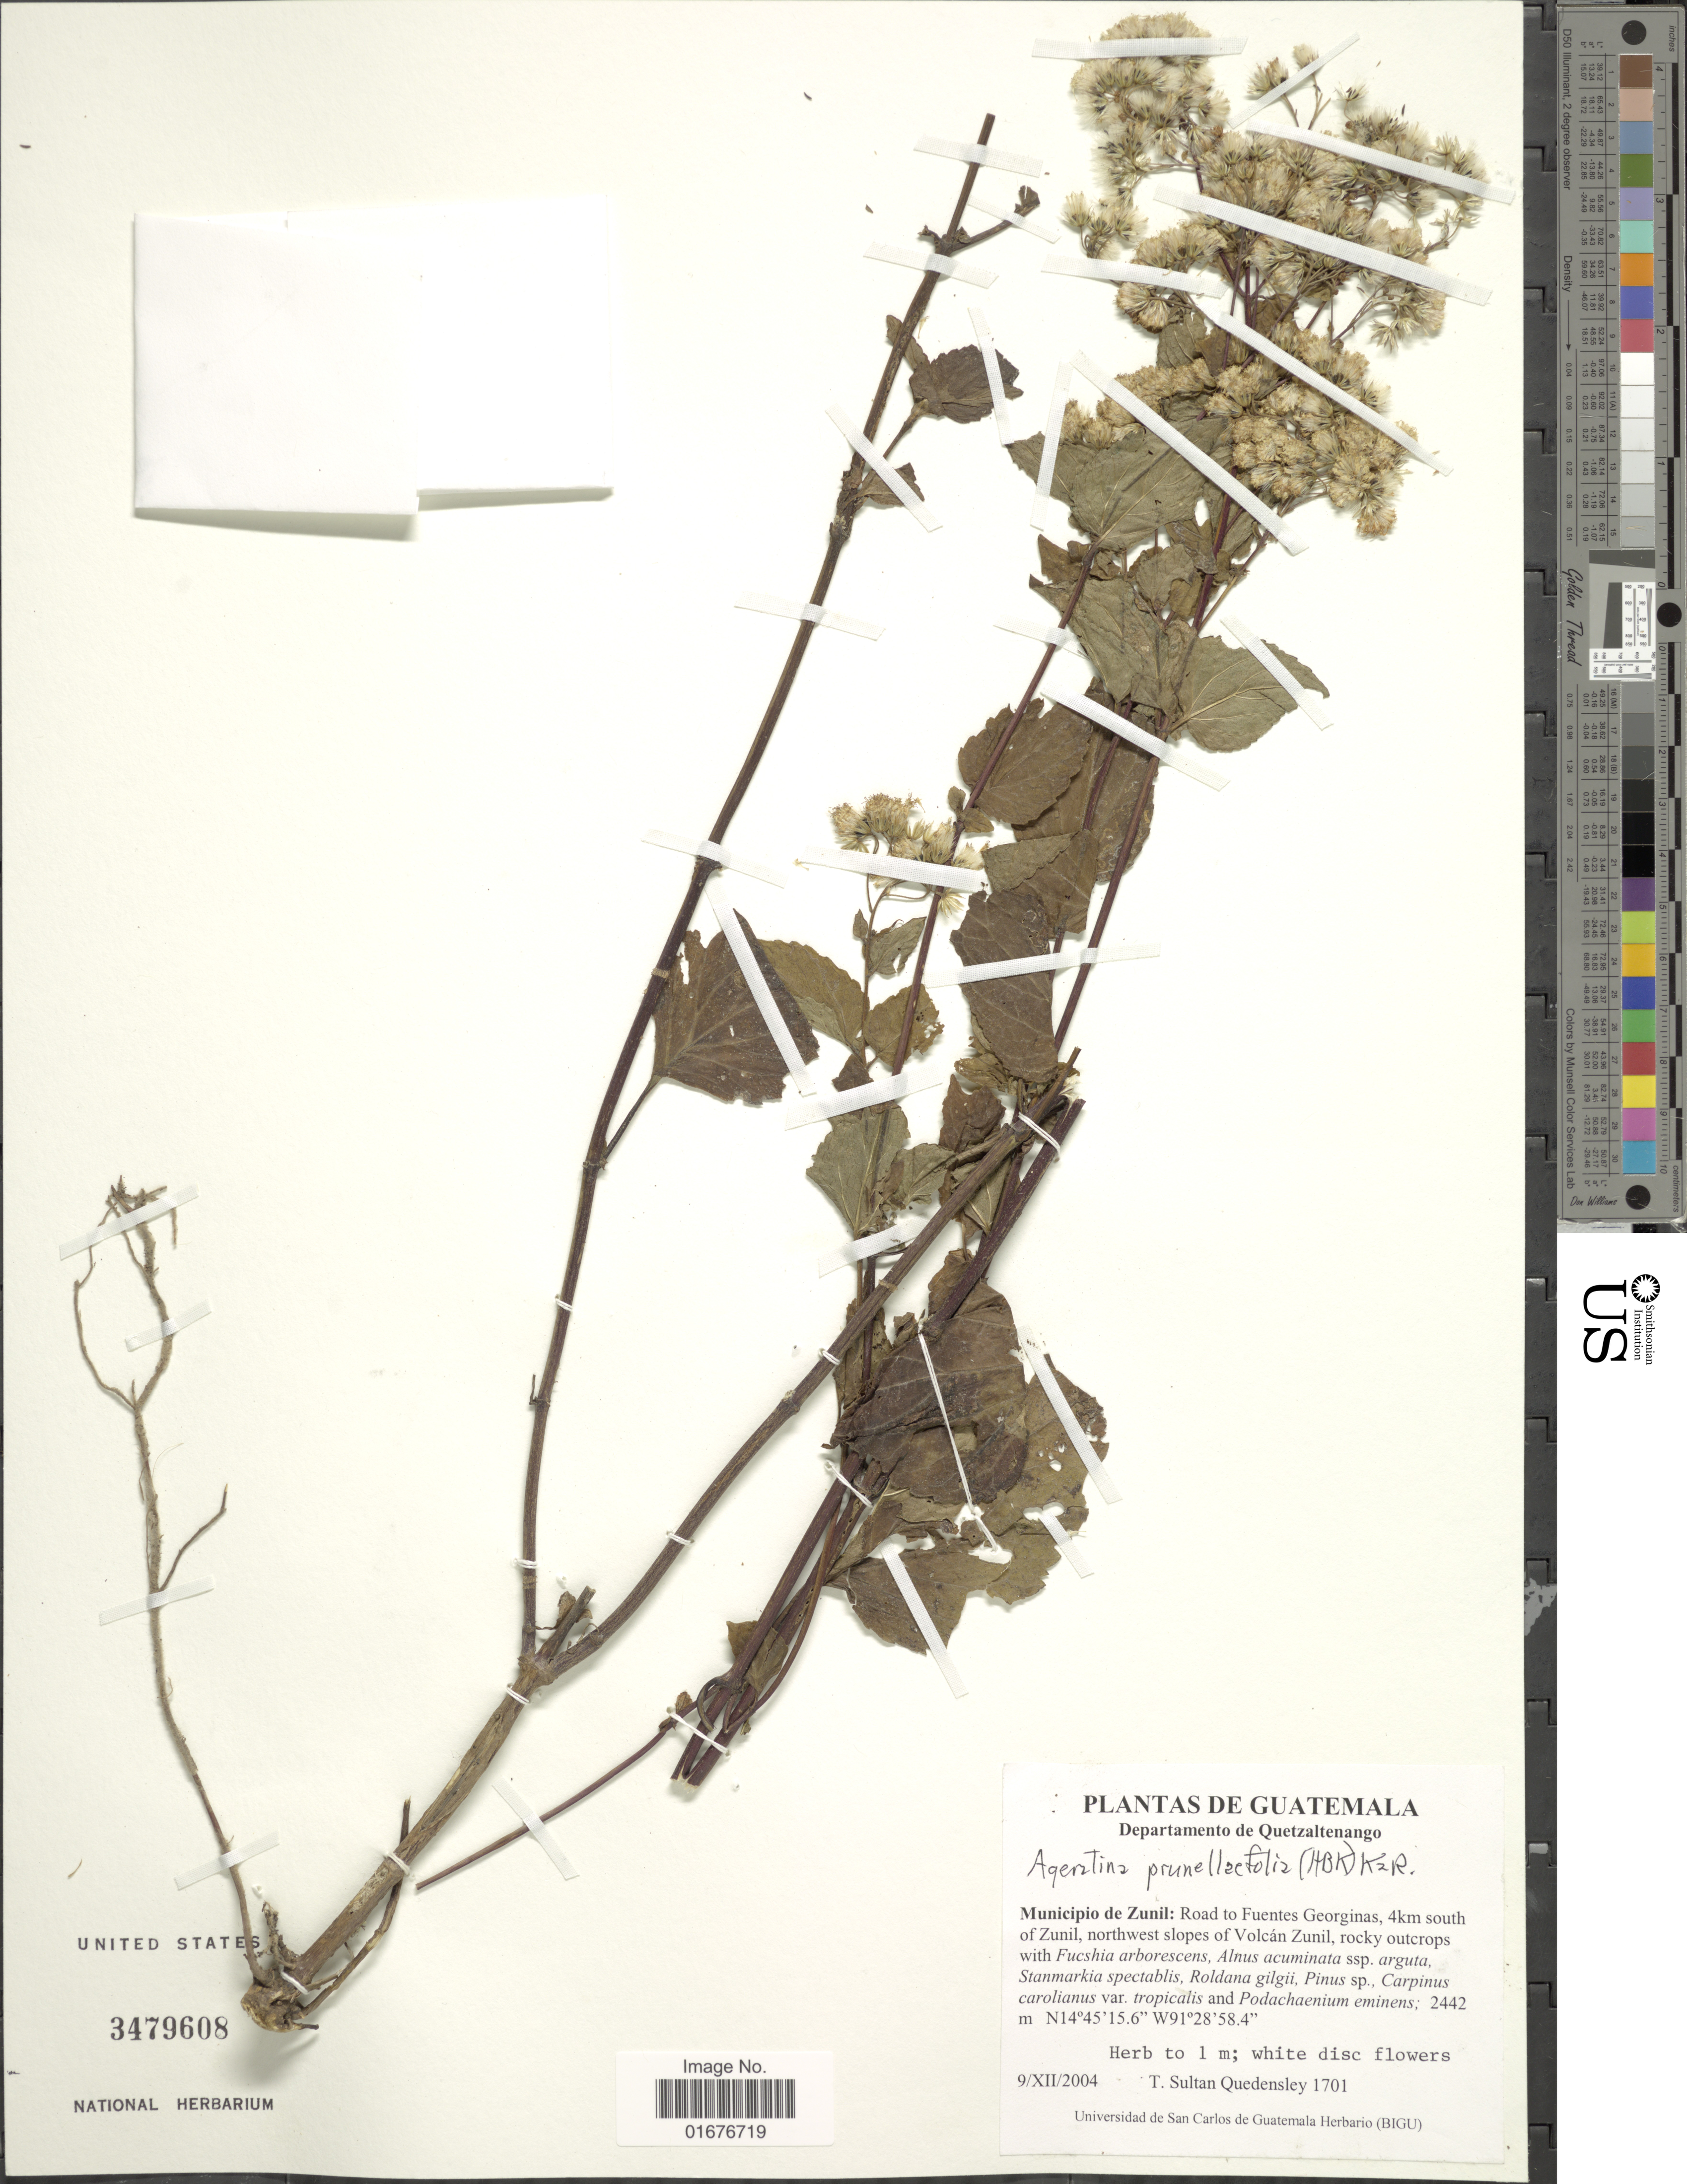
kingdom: Plantae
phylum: Tracheophyta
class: Magnoliopsida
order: Asterales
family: Asteraceae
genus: Ageratina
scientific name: Ageratina prunellaefolia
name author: (Kunth) R.M. King & H. Rob.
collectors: T. S. Quedensley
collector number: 1701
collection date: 2004-12-09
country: Guatemala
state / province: Quetzaltenango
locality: Municipio de Zunil: road to Fuentes Georginas, 4 km south of Zunil, northwest slopes of Volcán Zunil, rocky outcrops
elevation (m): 2442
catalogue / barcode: US 3479608